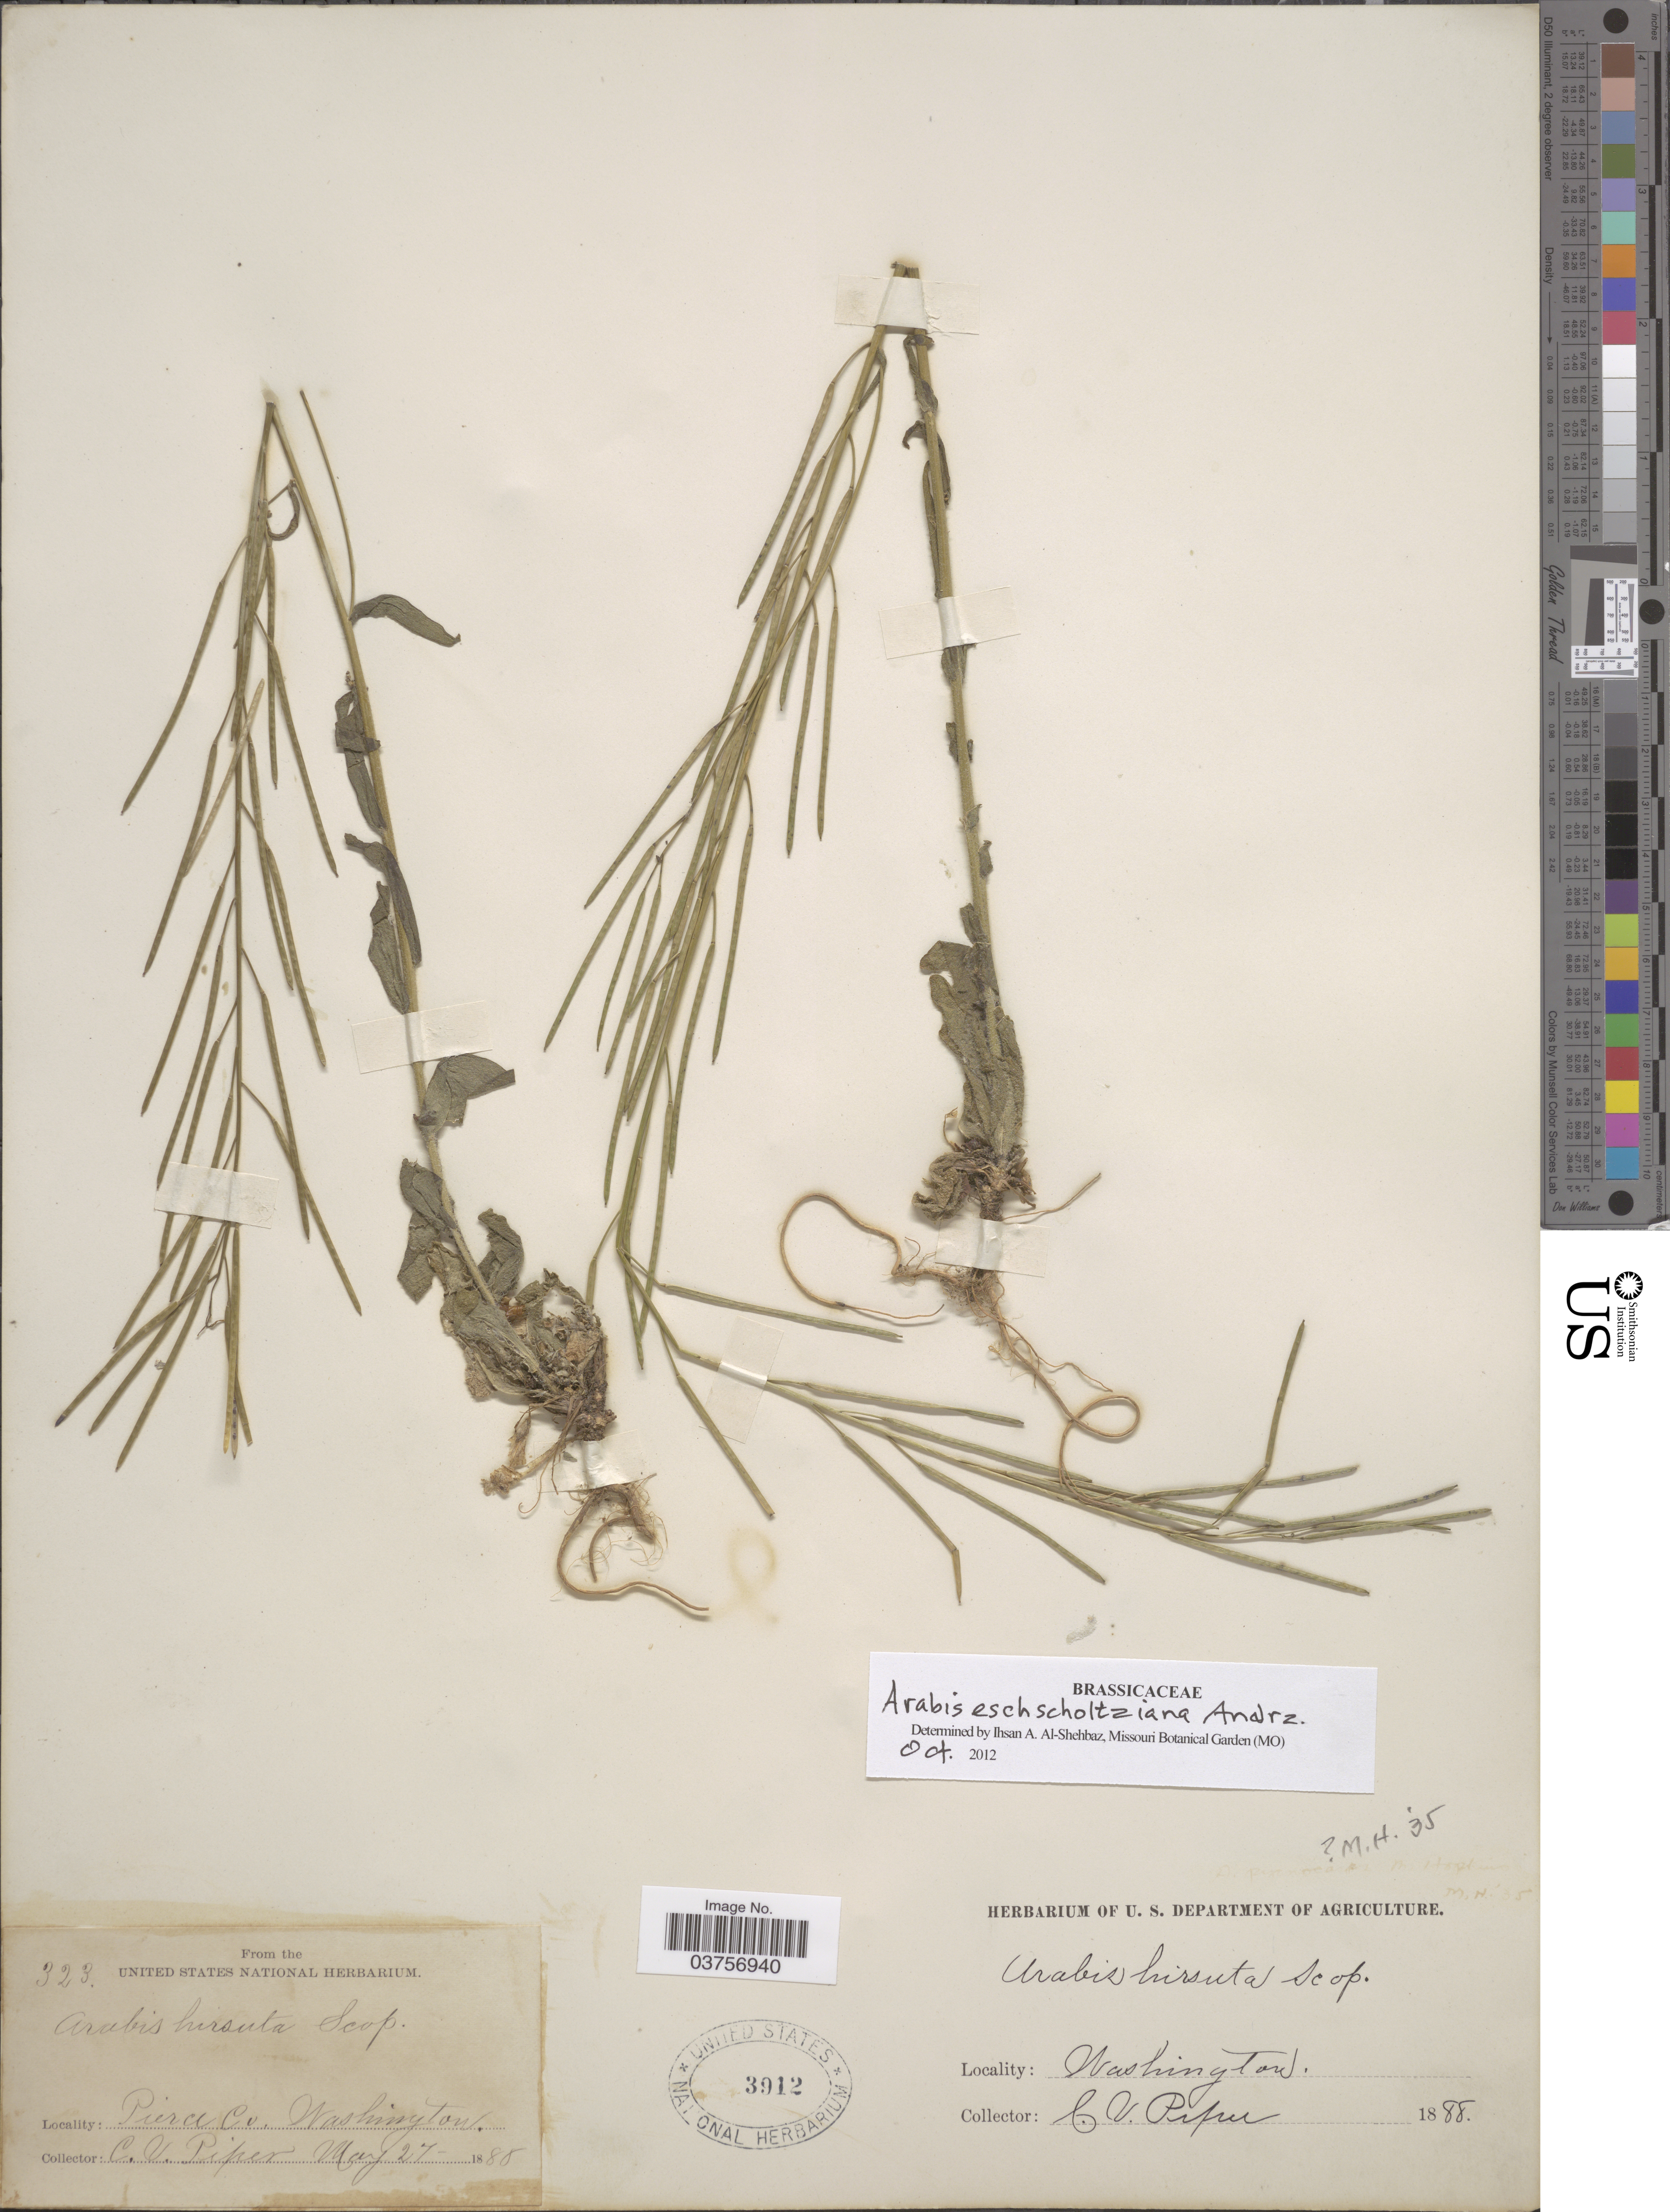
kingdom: Plantae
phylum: Tracheophyta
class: Magnoliopsida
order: Brassicales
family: Brassicaceae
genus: Arabis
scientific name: Arabis eschscholtziana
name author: Andrz.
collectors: C. V. Piper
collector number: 323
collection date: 1888-05-27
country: United States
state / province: Washington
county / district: Pierce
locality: Pierce Co.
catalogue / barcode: US 3912